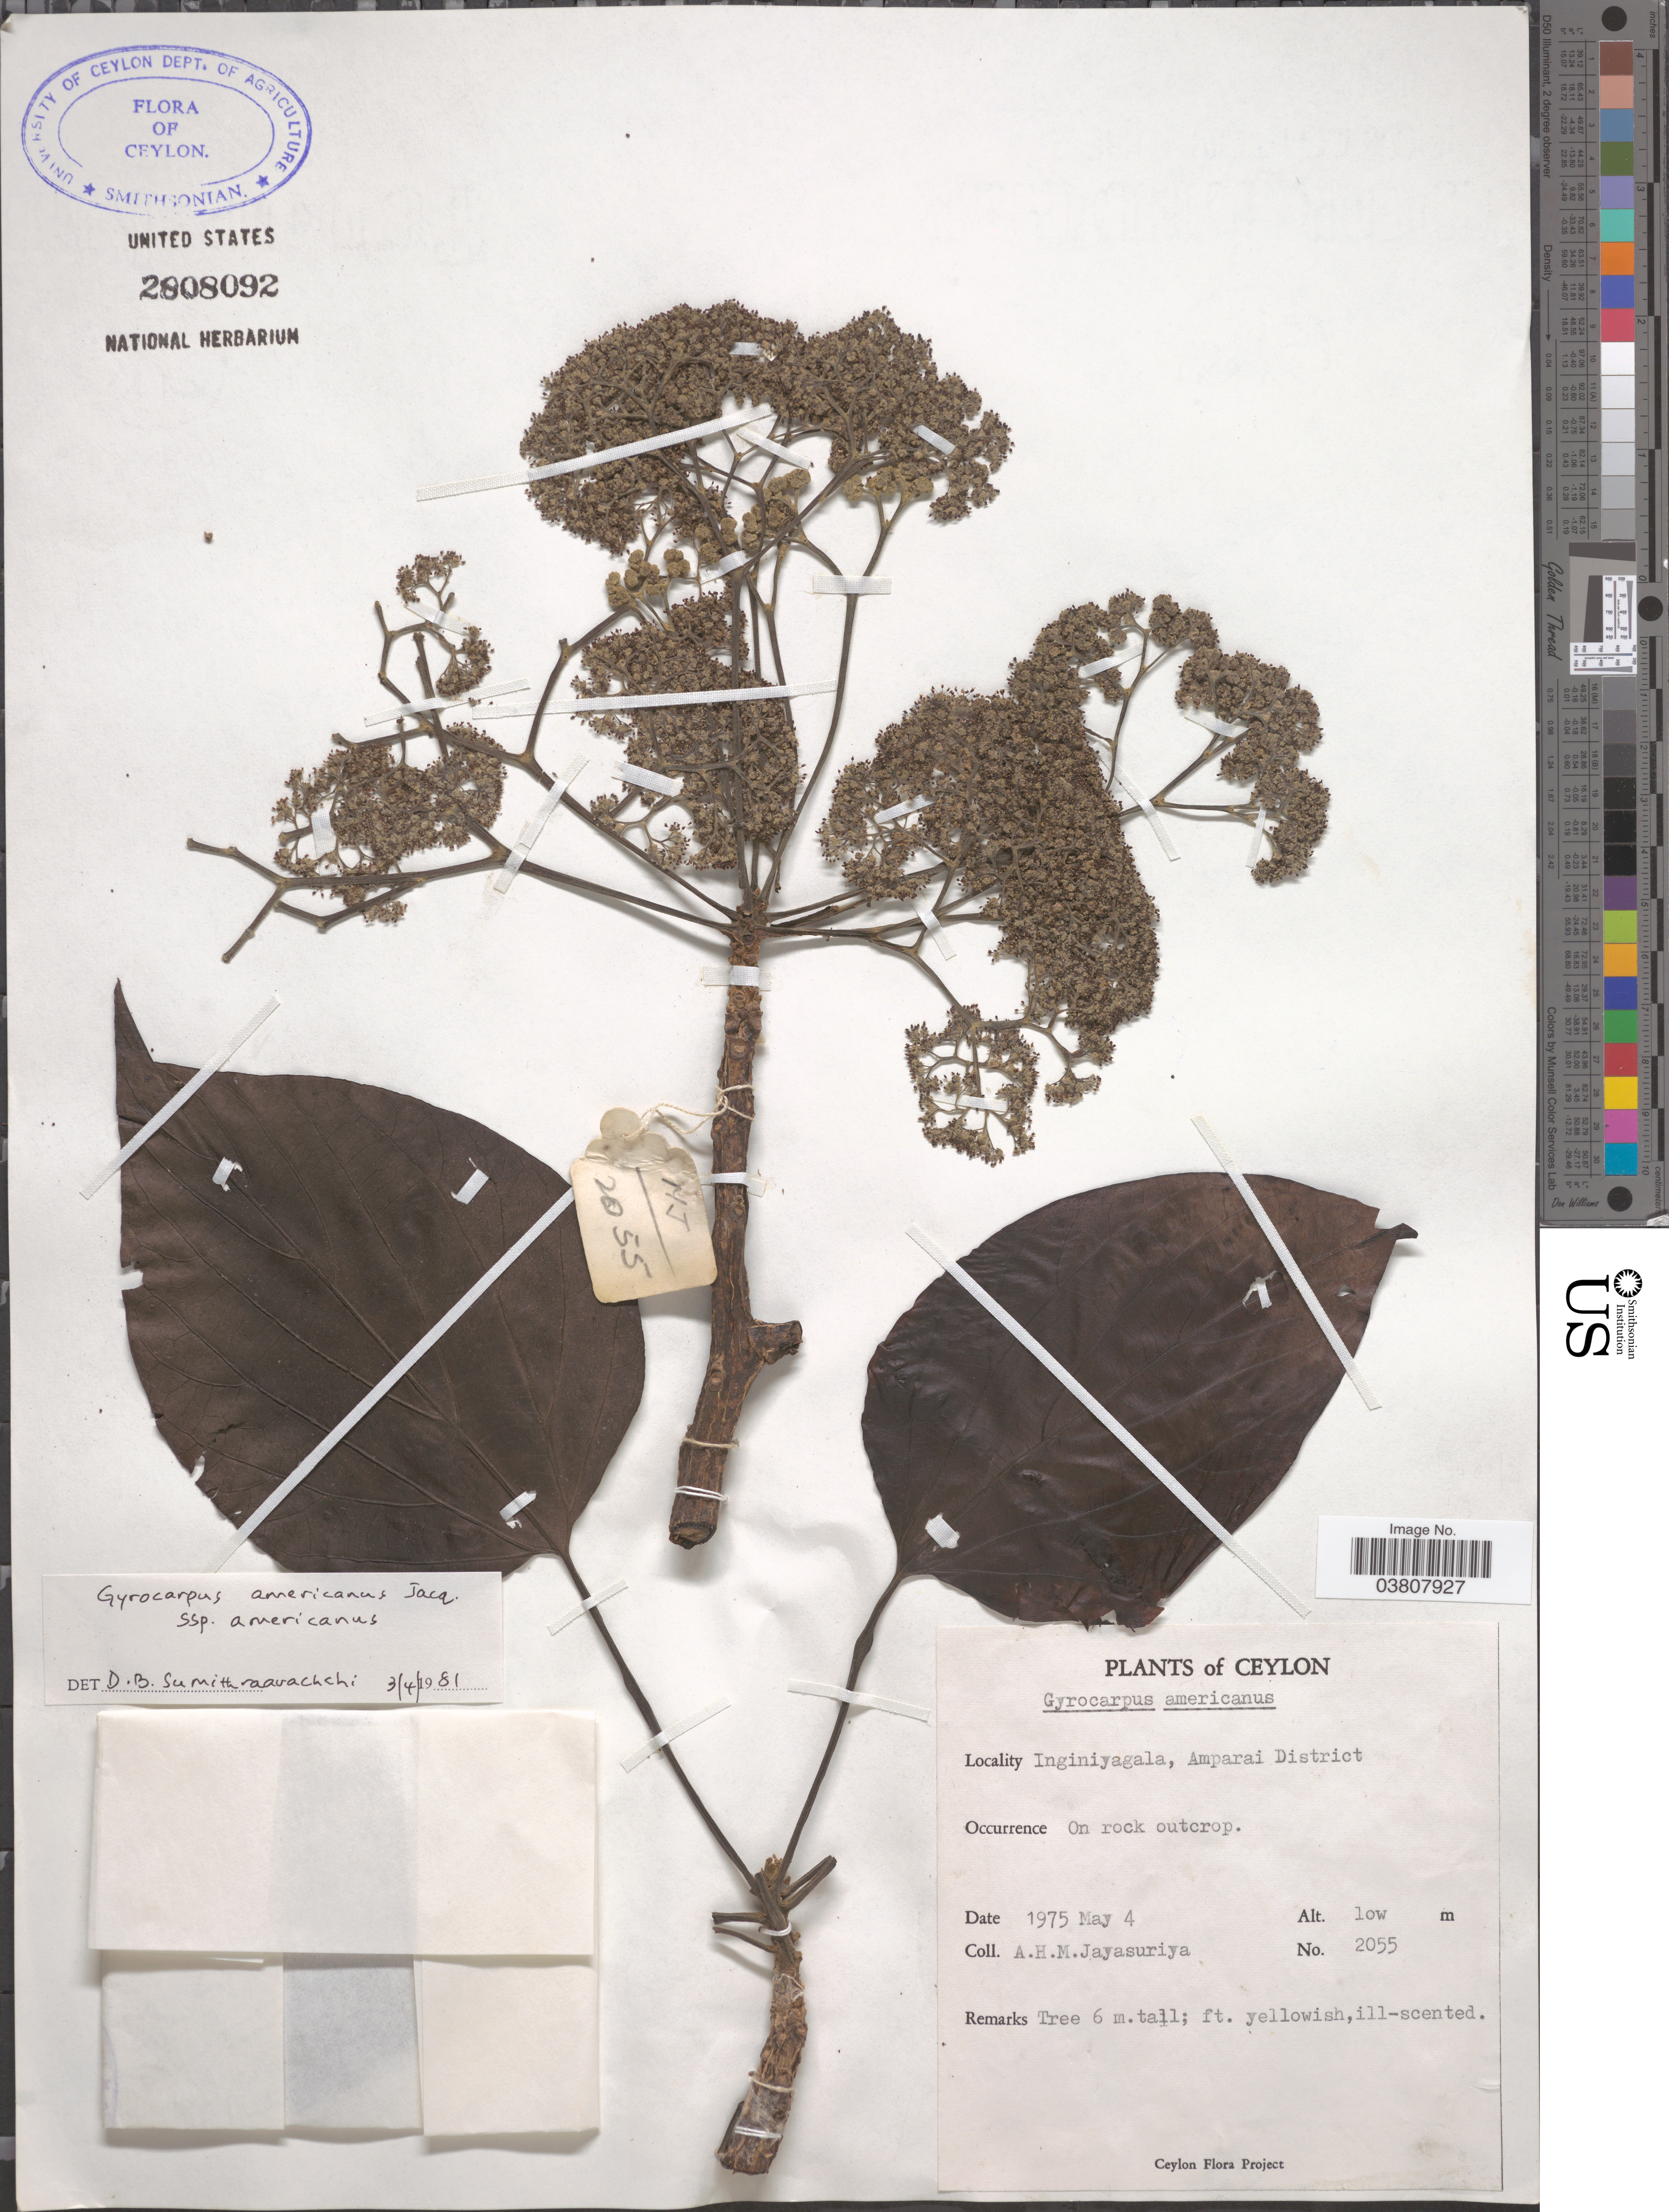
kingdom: Plantae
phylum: Tracheophyta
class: Magnoliopsida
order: Laurales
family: Hernandiaceae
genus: Gyrocarpus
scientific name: Gyrocarpus americanus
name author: Jacq.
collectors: A. H. Jayasuriya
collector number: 2055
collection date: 1975-05-04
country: Sri Lanka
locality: Ceylon. Inginiyagala, Amparai District.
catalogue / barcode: US 2808092